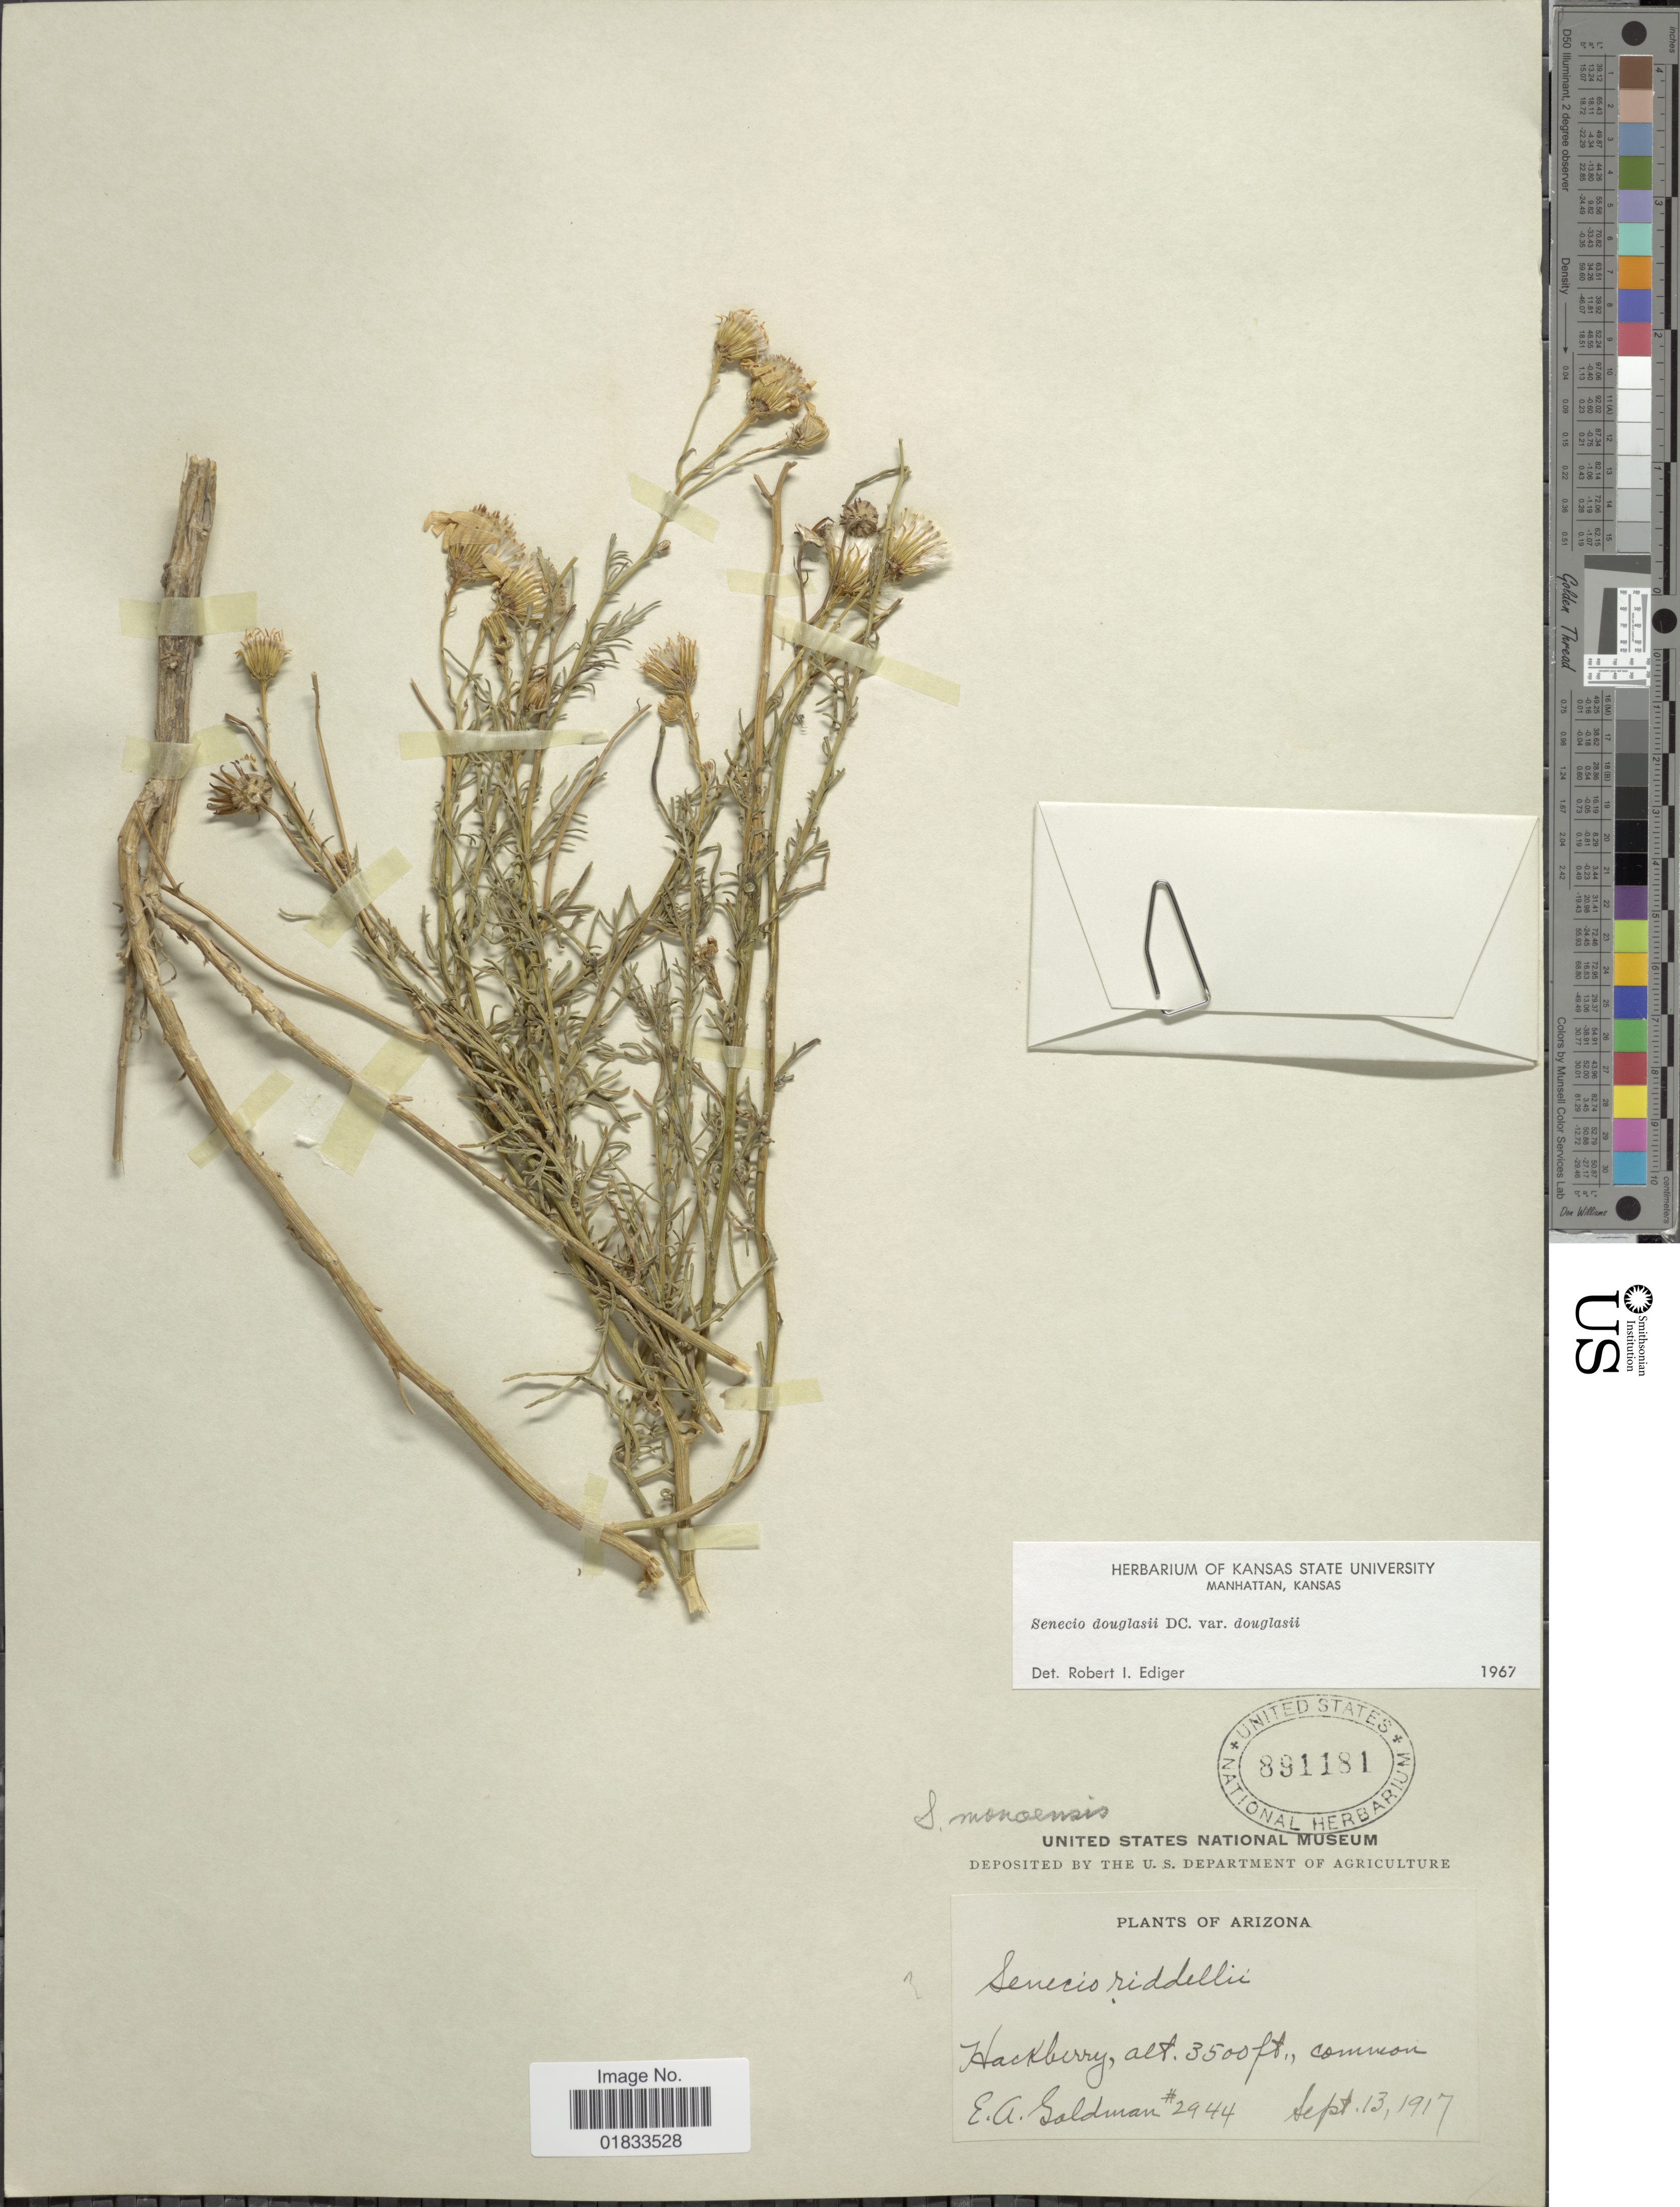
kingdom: Plantae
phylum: Tracheophyta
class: Magnoliopsida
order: Asterales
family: Asteraceae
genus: Senecio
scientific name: Senecio flaccidus var. douglasii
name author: (DC.) B.L. Turner & T.M. Barkley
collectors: E. A. Goldman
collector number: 2944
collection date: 1917-09-13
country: United States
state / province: Arizona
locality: Hackberry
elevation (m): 1067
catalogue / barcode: US 891181